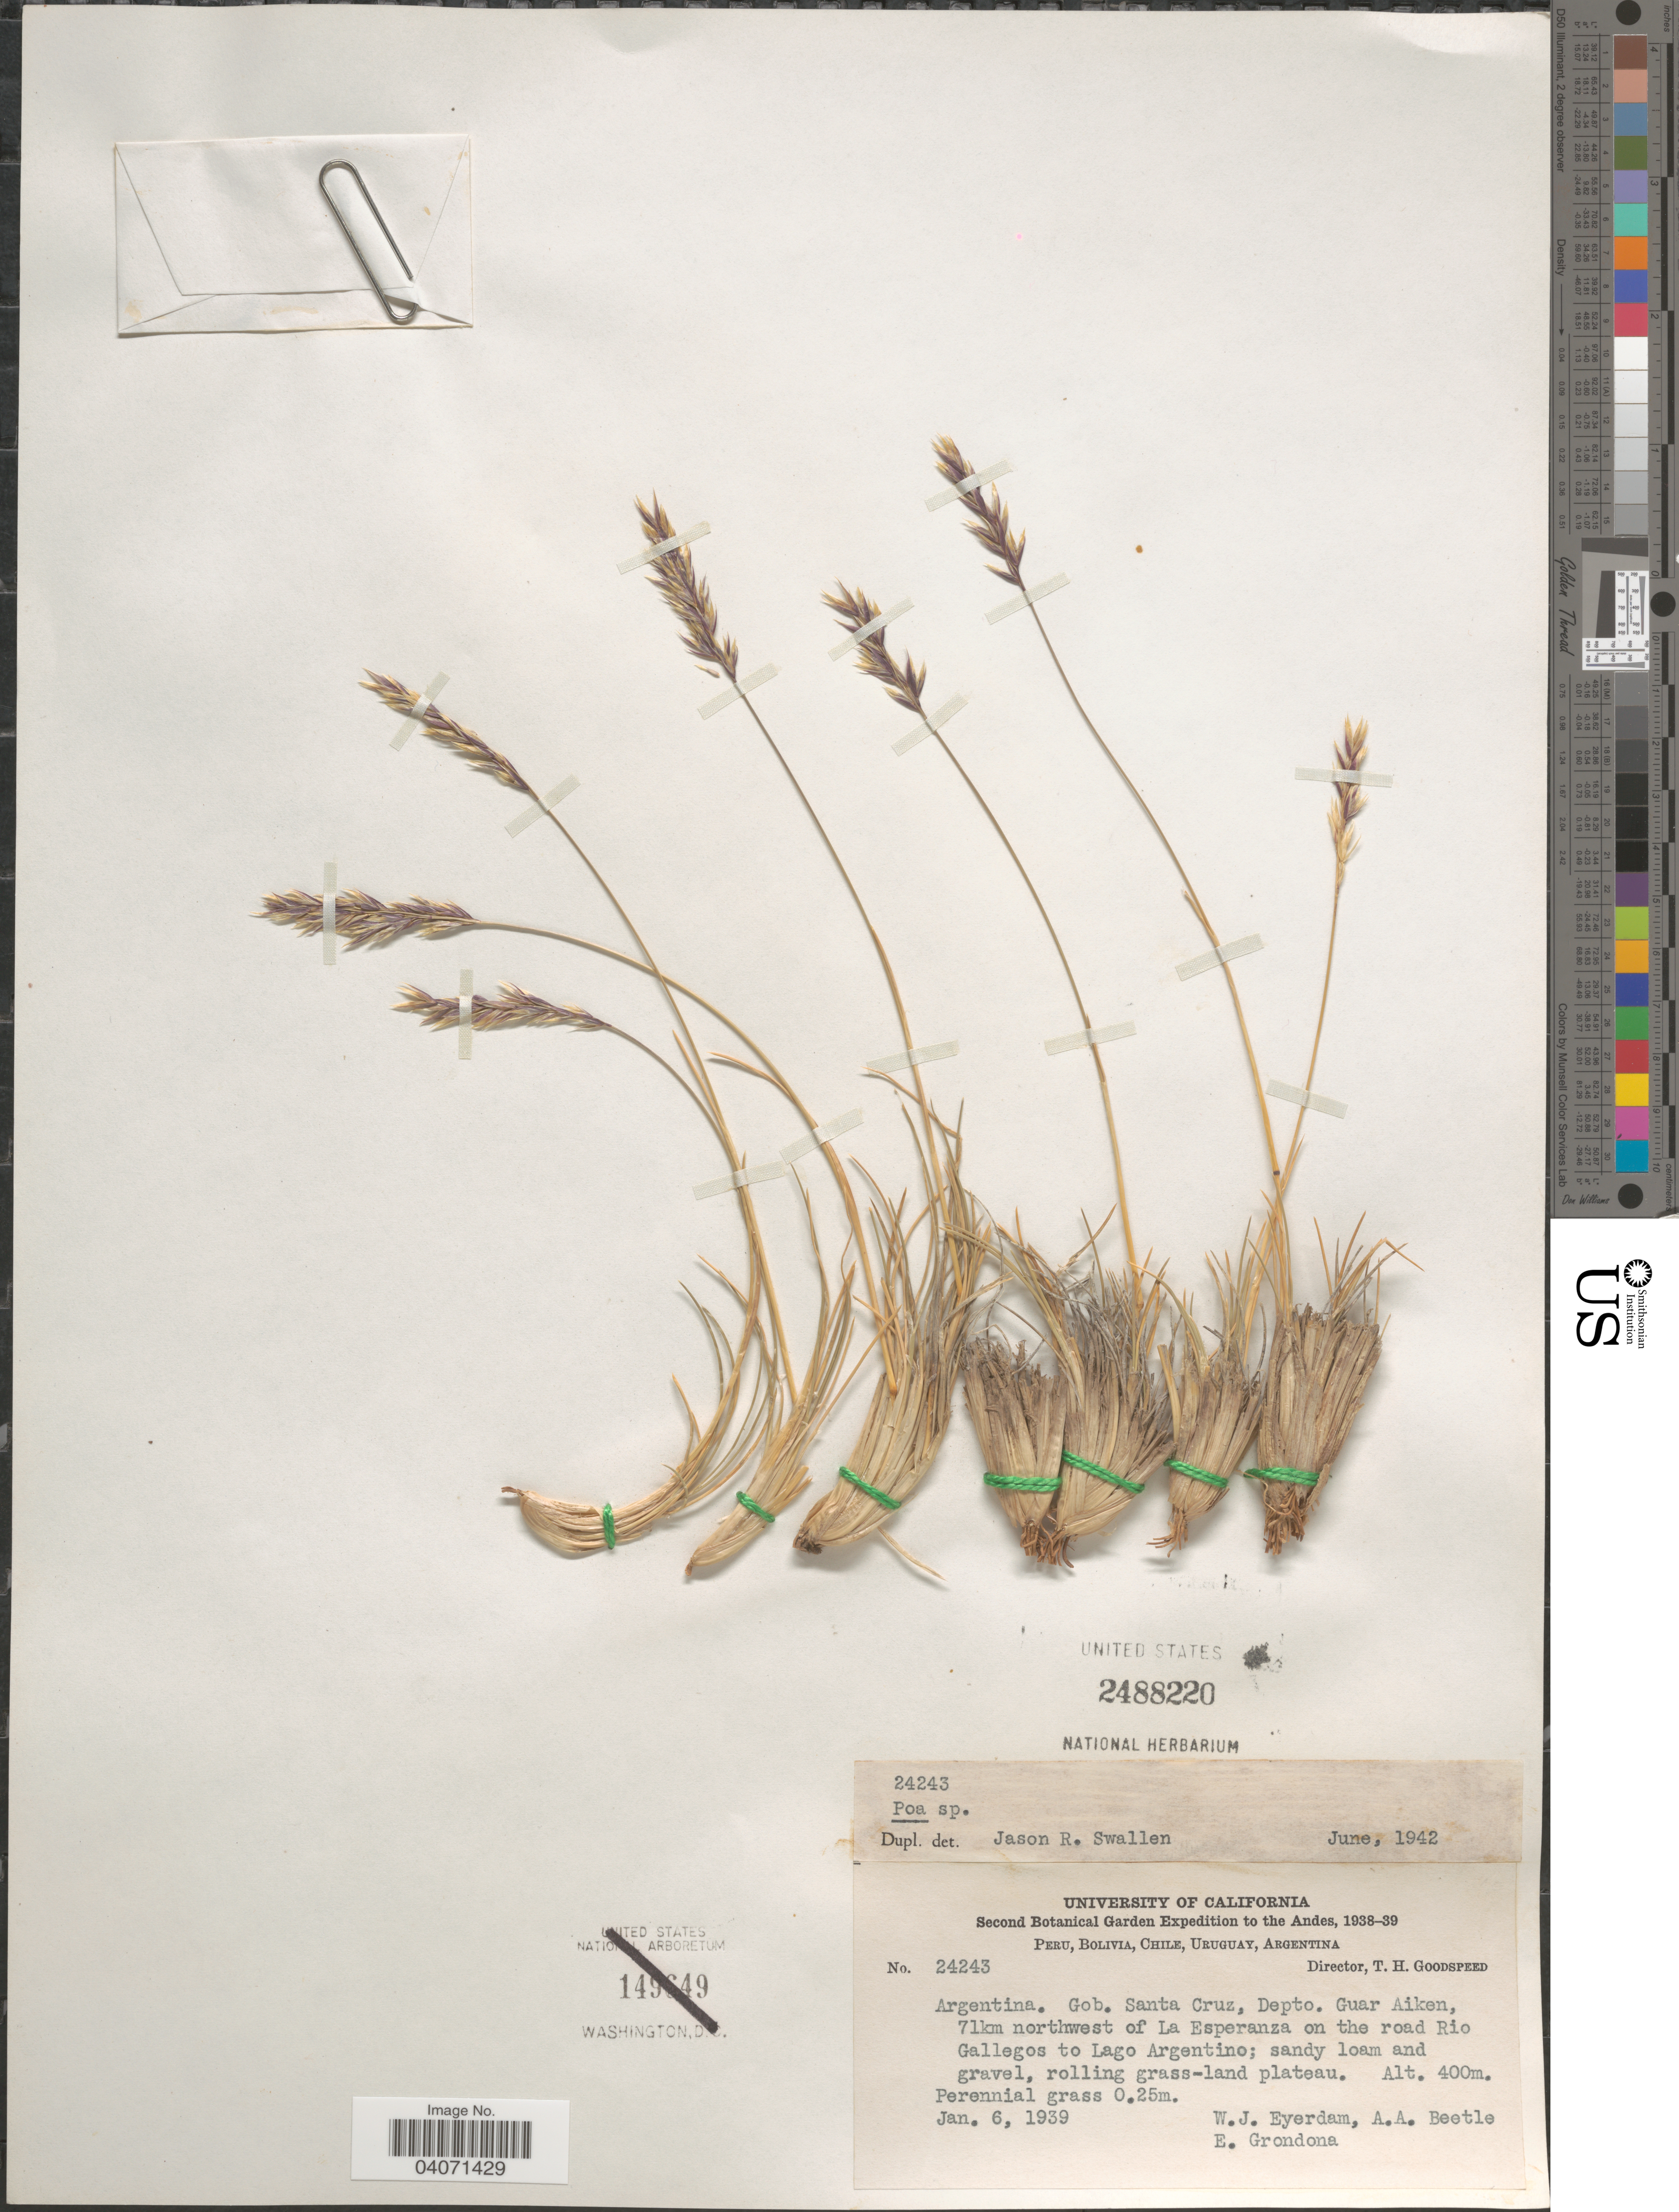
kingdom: Plantae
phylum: Tracheophyta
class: Liliopsida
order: Poales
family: Poaceae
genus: Poa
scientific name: Poa spiciformis var. ibarii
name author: (Phil.) Giussani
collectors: W. J. Eyerdam, A. A. Beetle & E. Grondona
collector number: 24243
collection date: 1939-01-06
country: Argentina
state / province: Santa Cruz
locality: Gob. Santa Cruz, Depto. Guar Aiken, 71km northwest of La Esperanza on the road Rio Gallegos to Lago Argentino.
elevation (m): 400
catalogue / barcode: US 2488220